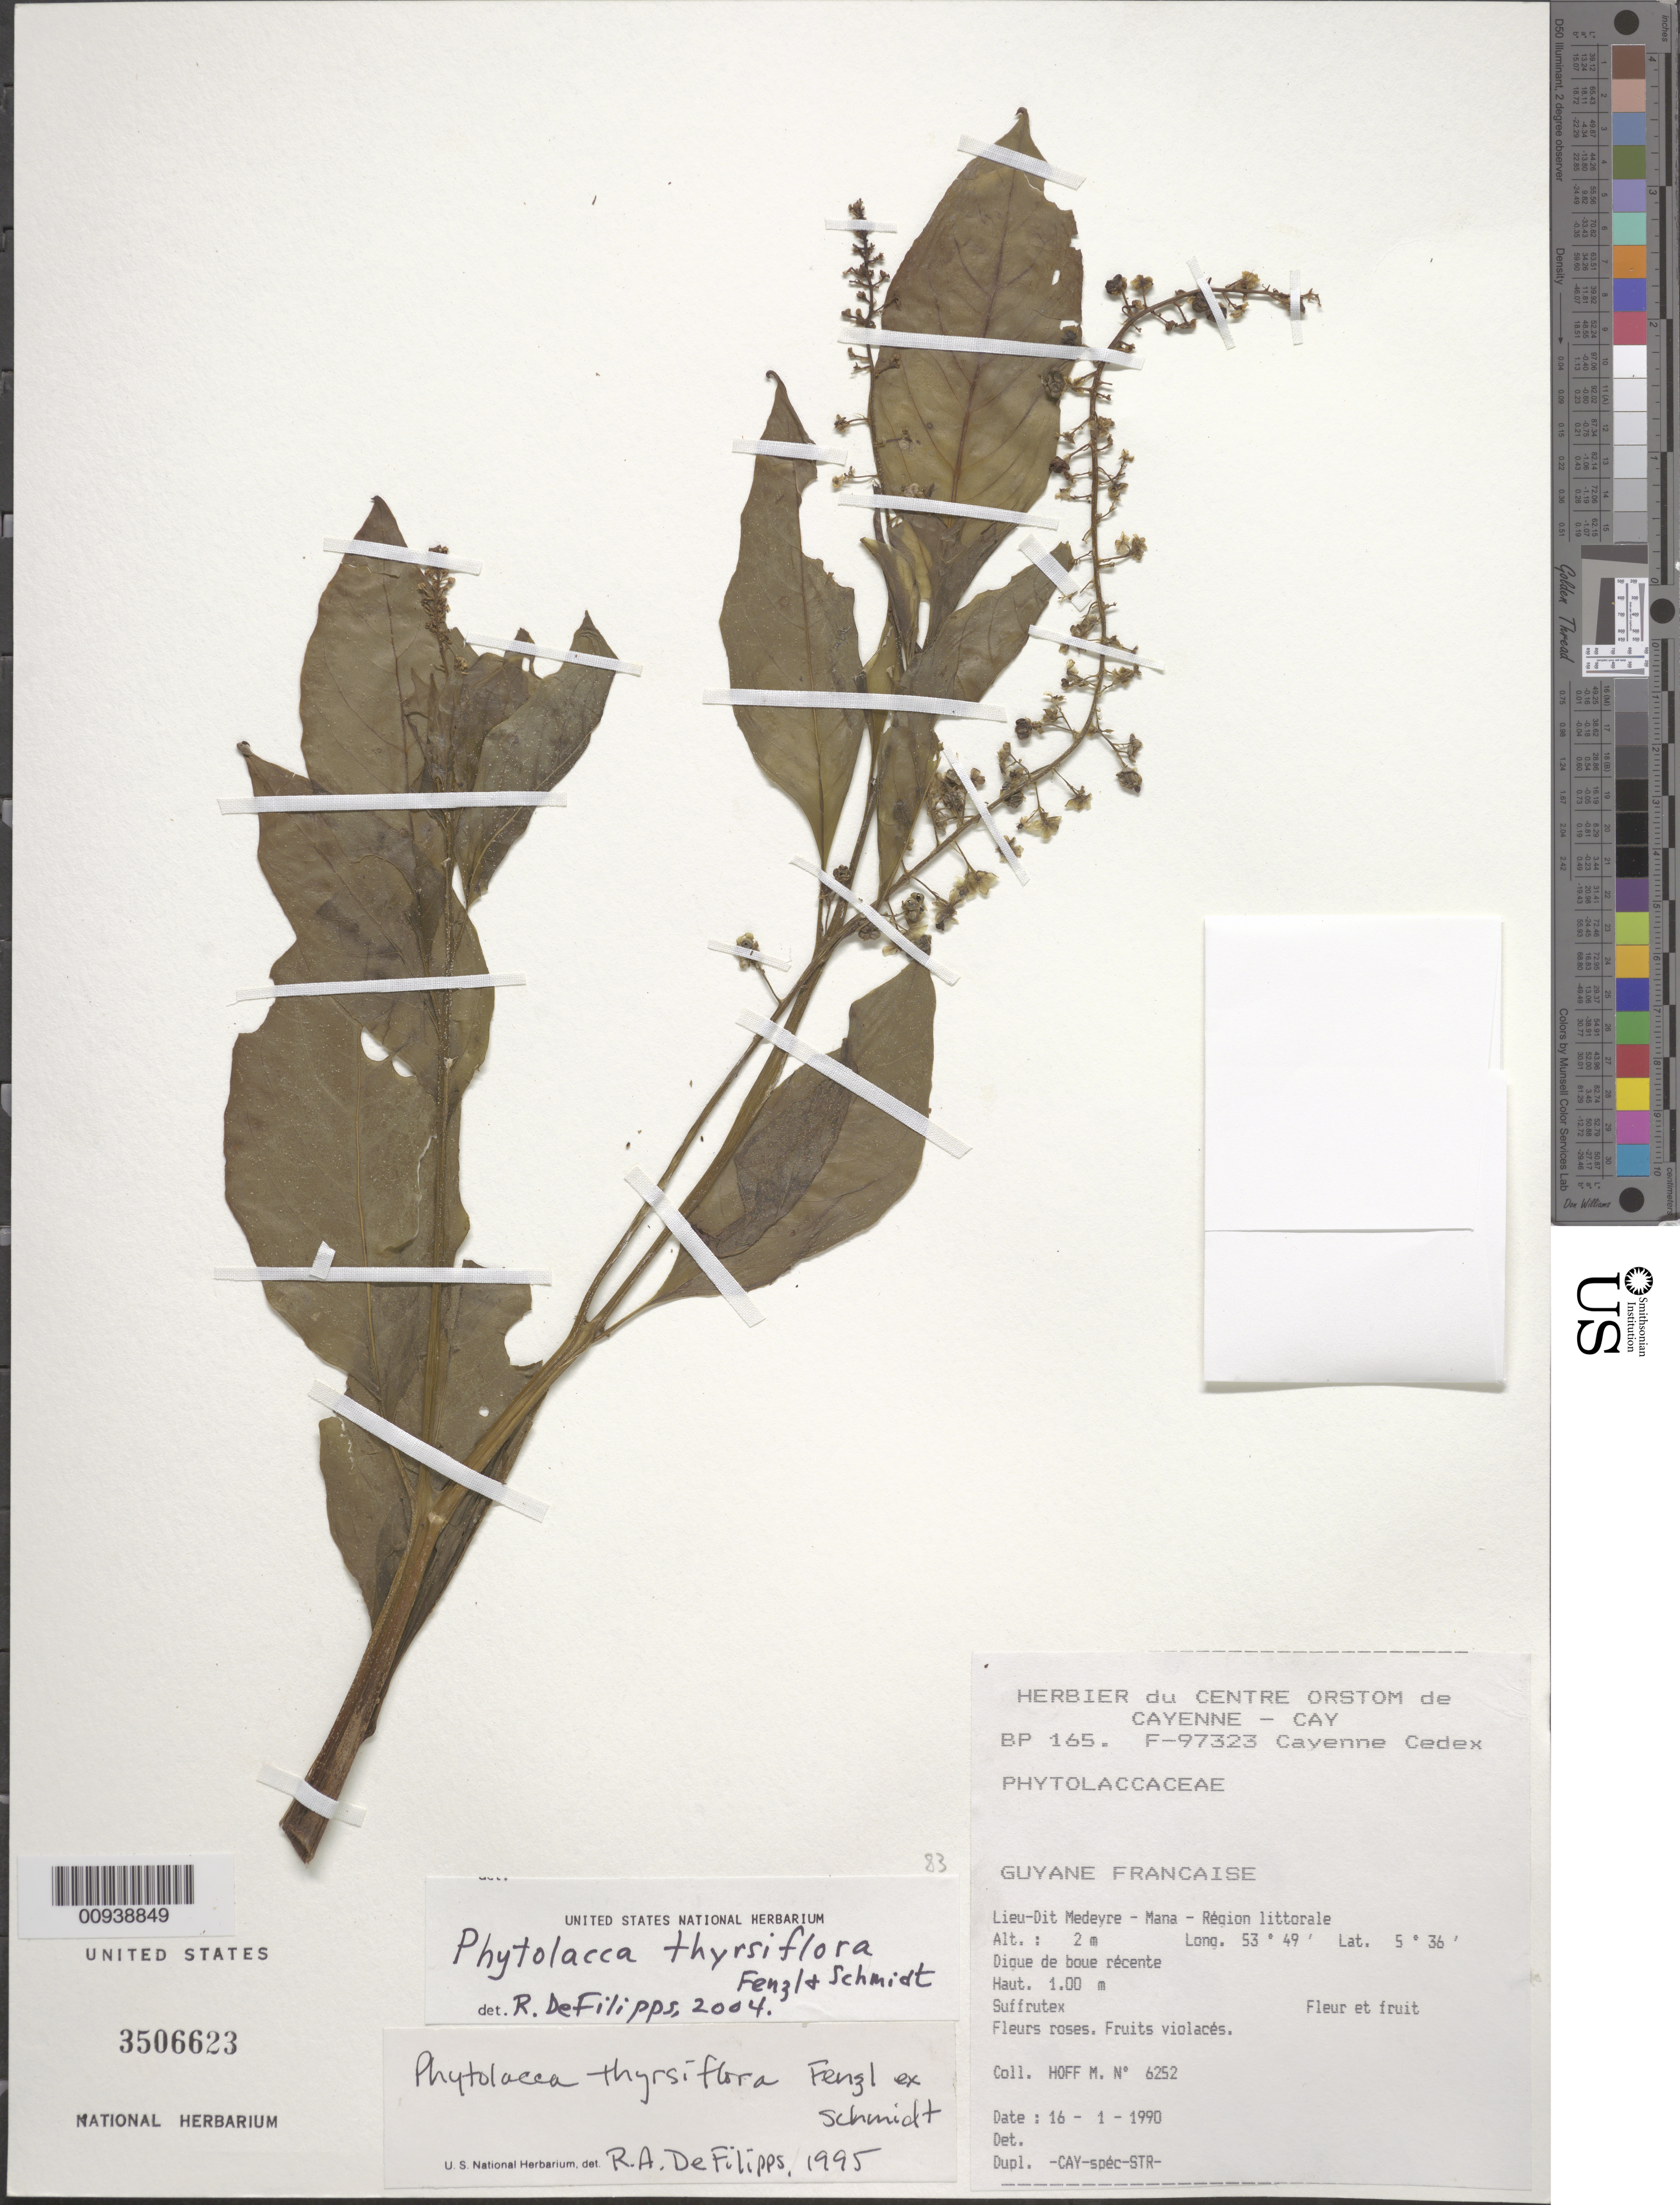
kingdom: Plantae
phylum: Tracheophyta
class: Magnoliopsida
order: Caryophyllales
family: Phytolaccaceae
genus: Phytolacca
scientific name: Phytolacca thyrsiflora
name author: Fenzl ex J.A. Schmidt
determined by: DeFilipps, R. A.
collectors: M. Hoff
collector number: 6252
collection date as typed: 16-Jan-90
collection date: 1990-01-16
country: French Guiana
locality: Mana, Medeyre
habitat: Recent mud dam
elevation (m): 2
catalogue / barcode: US 3506623